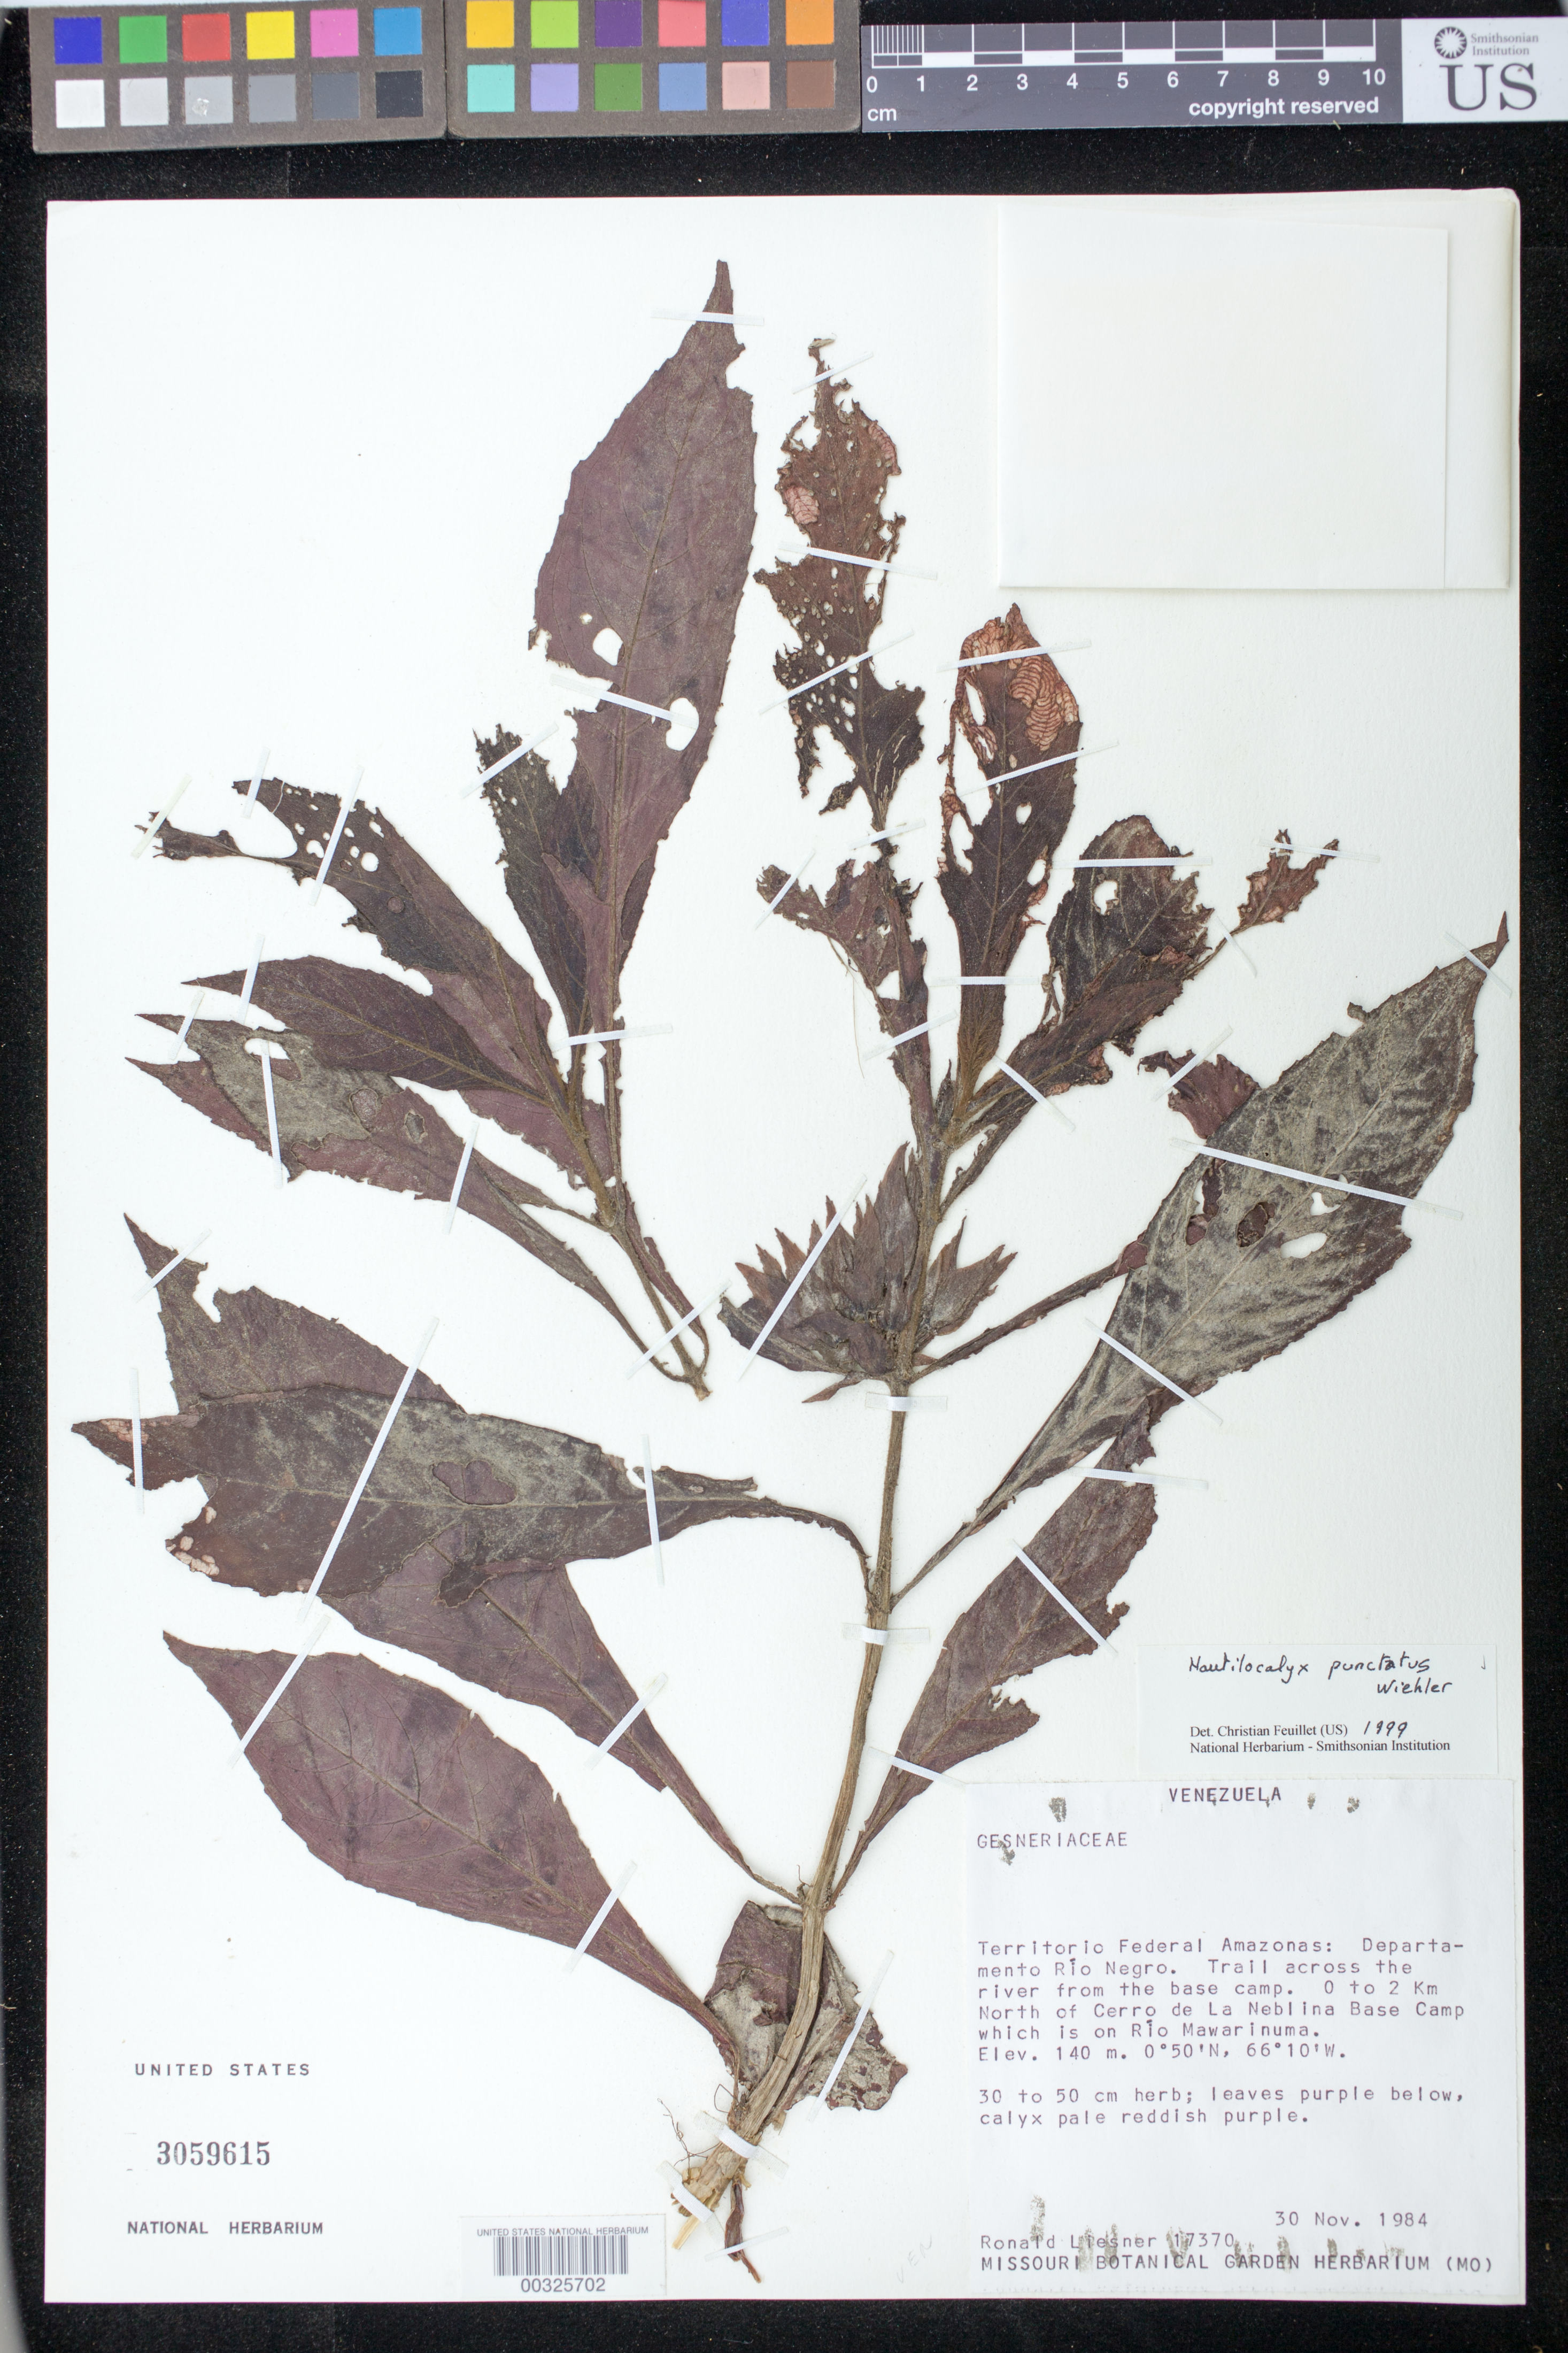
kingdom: Plantae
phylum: Tracheophyta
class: Magnoliopsida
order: Lamiales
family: Gesneriaceae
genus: Nautilocalyx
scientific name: Nautilocalyx punctatus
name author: Wiehler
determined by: Feuillet, C.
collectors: R. L. Liesner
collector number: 17370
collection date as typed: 30 Nov 1984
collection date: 1984-11-30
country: Venezuela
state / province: Amazonas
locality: Rio Negro Dept., trail across river from base camp, 0 to 2 km N of Cerro de La Neblina base camp which is on Rio Mawarinuma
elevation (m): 140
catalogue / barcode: US 3059615